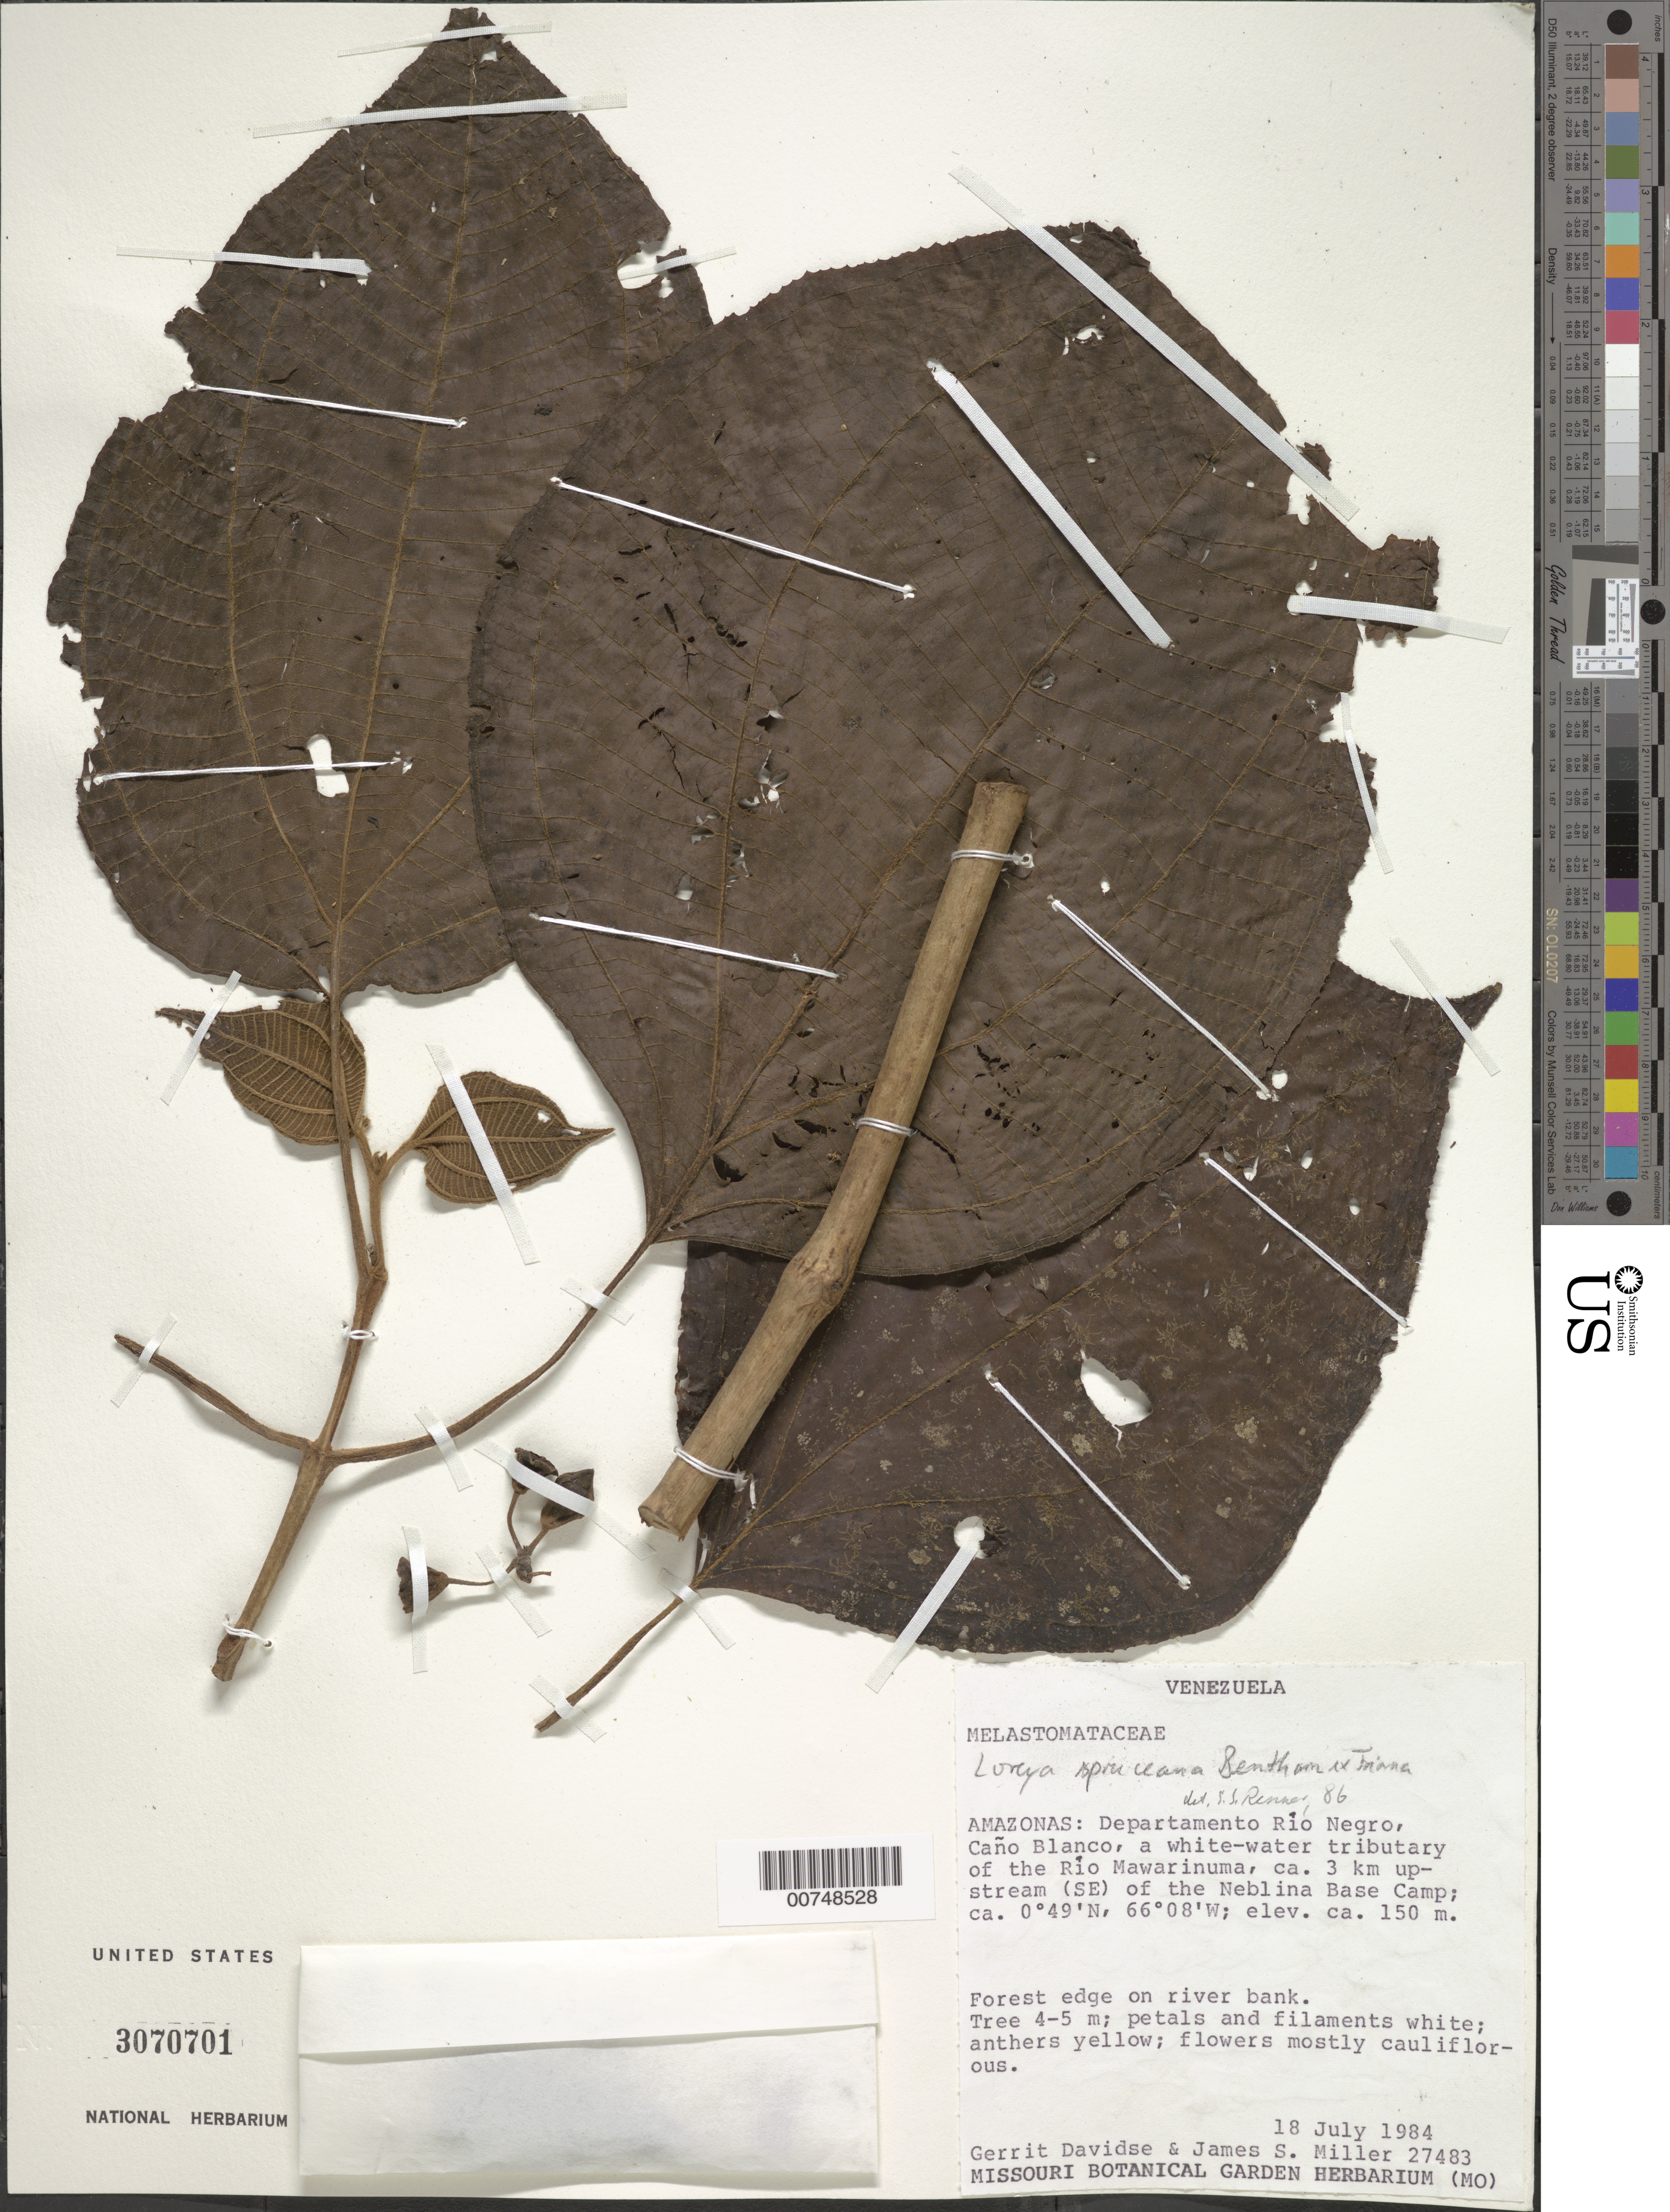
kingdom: Plantae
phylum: Tracheophyta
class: Magnoliopsida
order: Myrtales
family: Melastomataceae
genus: Bellucia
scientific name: Bellucia spruceana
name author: (Triana) J.F. Macbr.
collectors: G. Davidse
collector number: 27483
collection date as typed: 18-Jul-84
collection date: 1984-07-18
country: Venezuela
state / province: Amazonas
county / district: Río Negro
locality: Caño Blanco, tributary of Río Mawarinuma, ca. 3 km upstream (SE) of the Neblina Base Camp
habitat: Forest edge on river bank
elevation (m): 150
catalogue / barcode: US 3070701